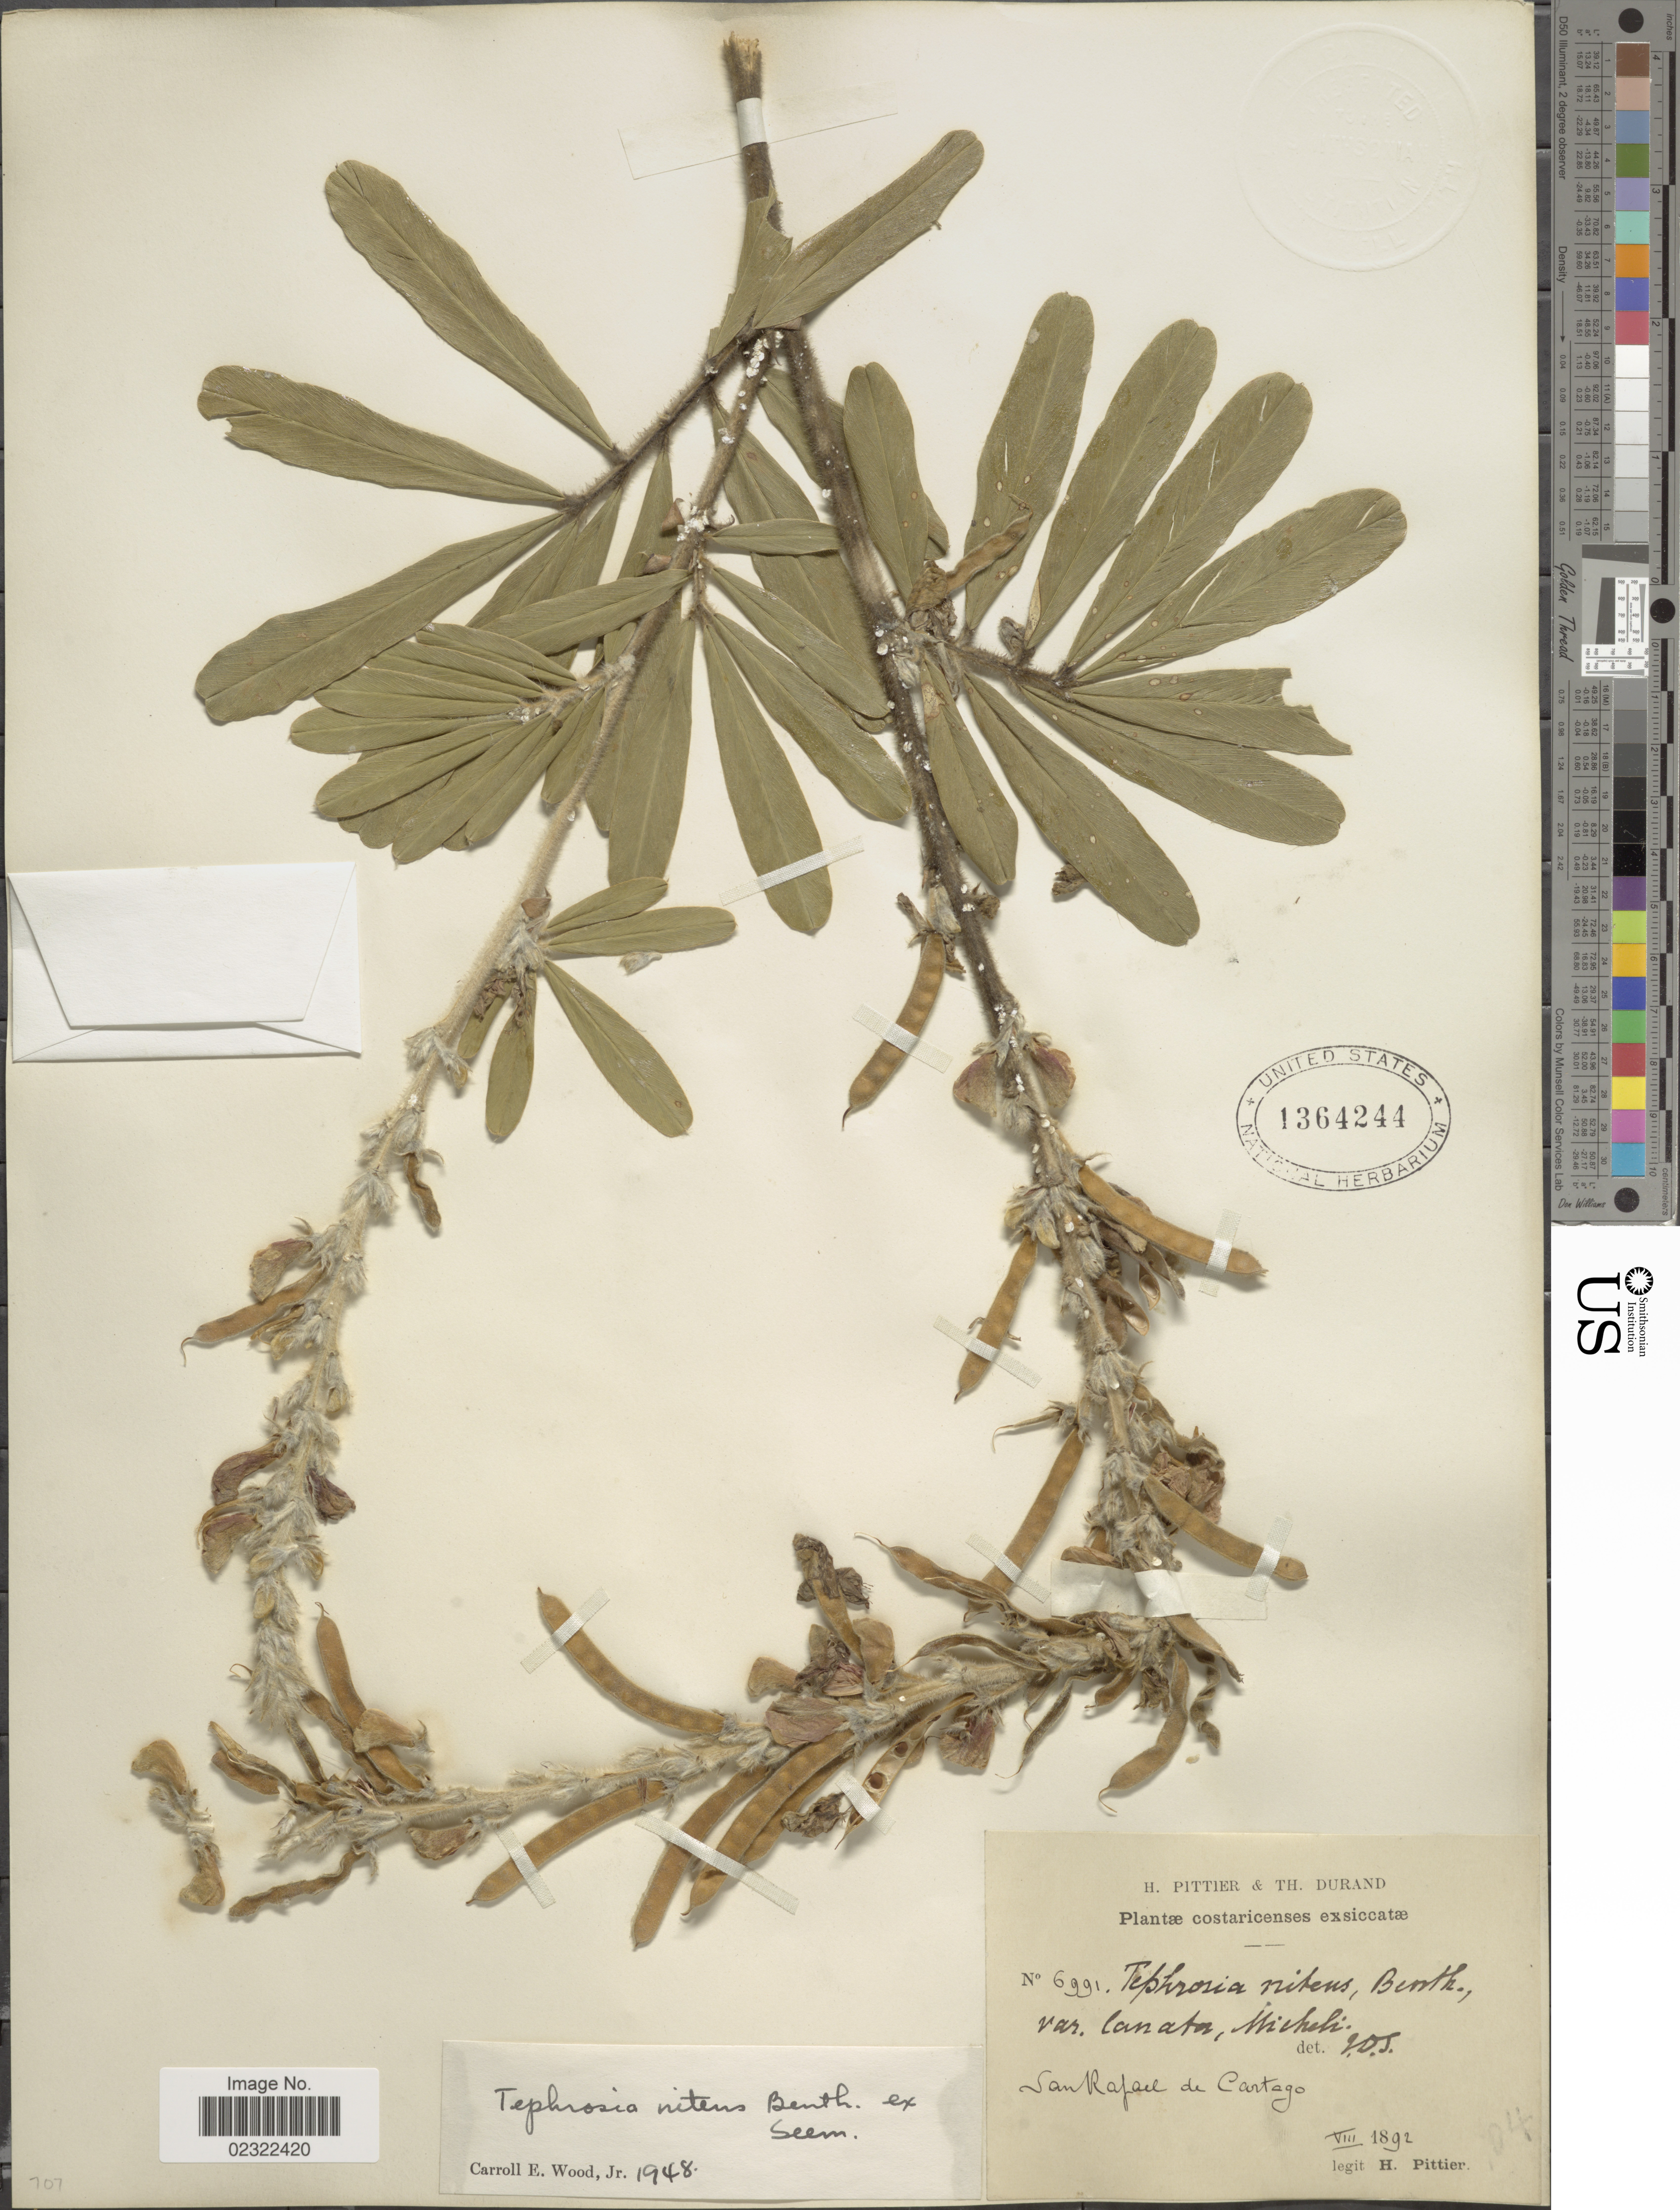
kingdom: Plantae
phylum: Tracheophyta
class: Magnoliopsida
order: Fabales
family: Fabaceae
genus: Tephrosia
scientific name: Tephrosia nitens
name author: Benth.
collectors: H. F. Pittier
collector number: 6991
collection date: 1892-08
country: Costa Rica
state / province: Cartago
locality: San Rafaek de Cartago.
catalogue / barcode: US 1364244